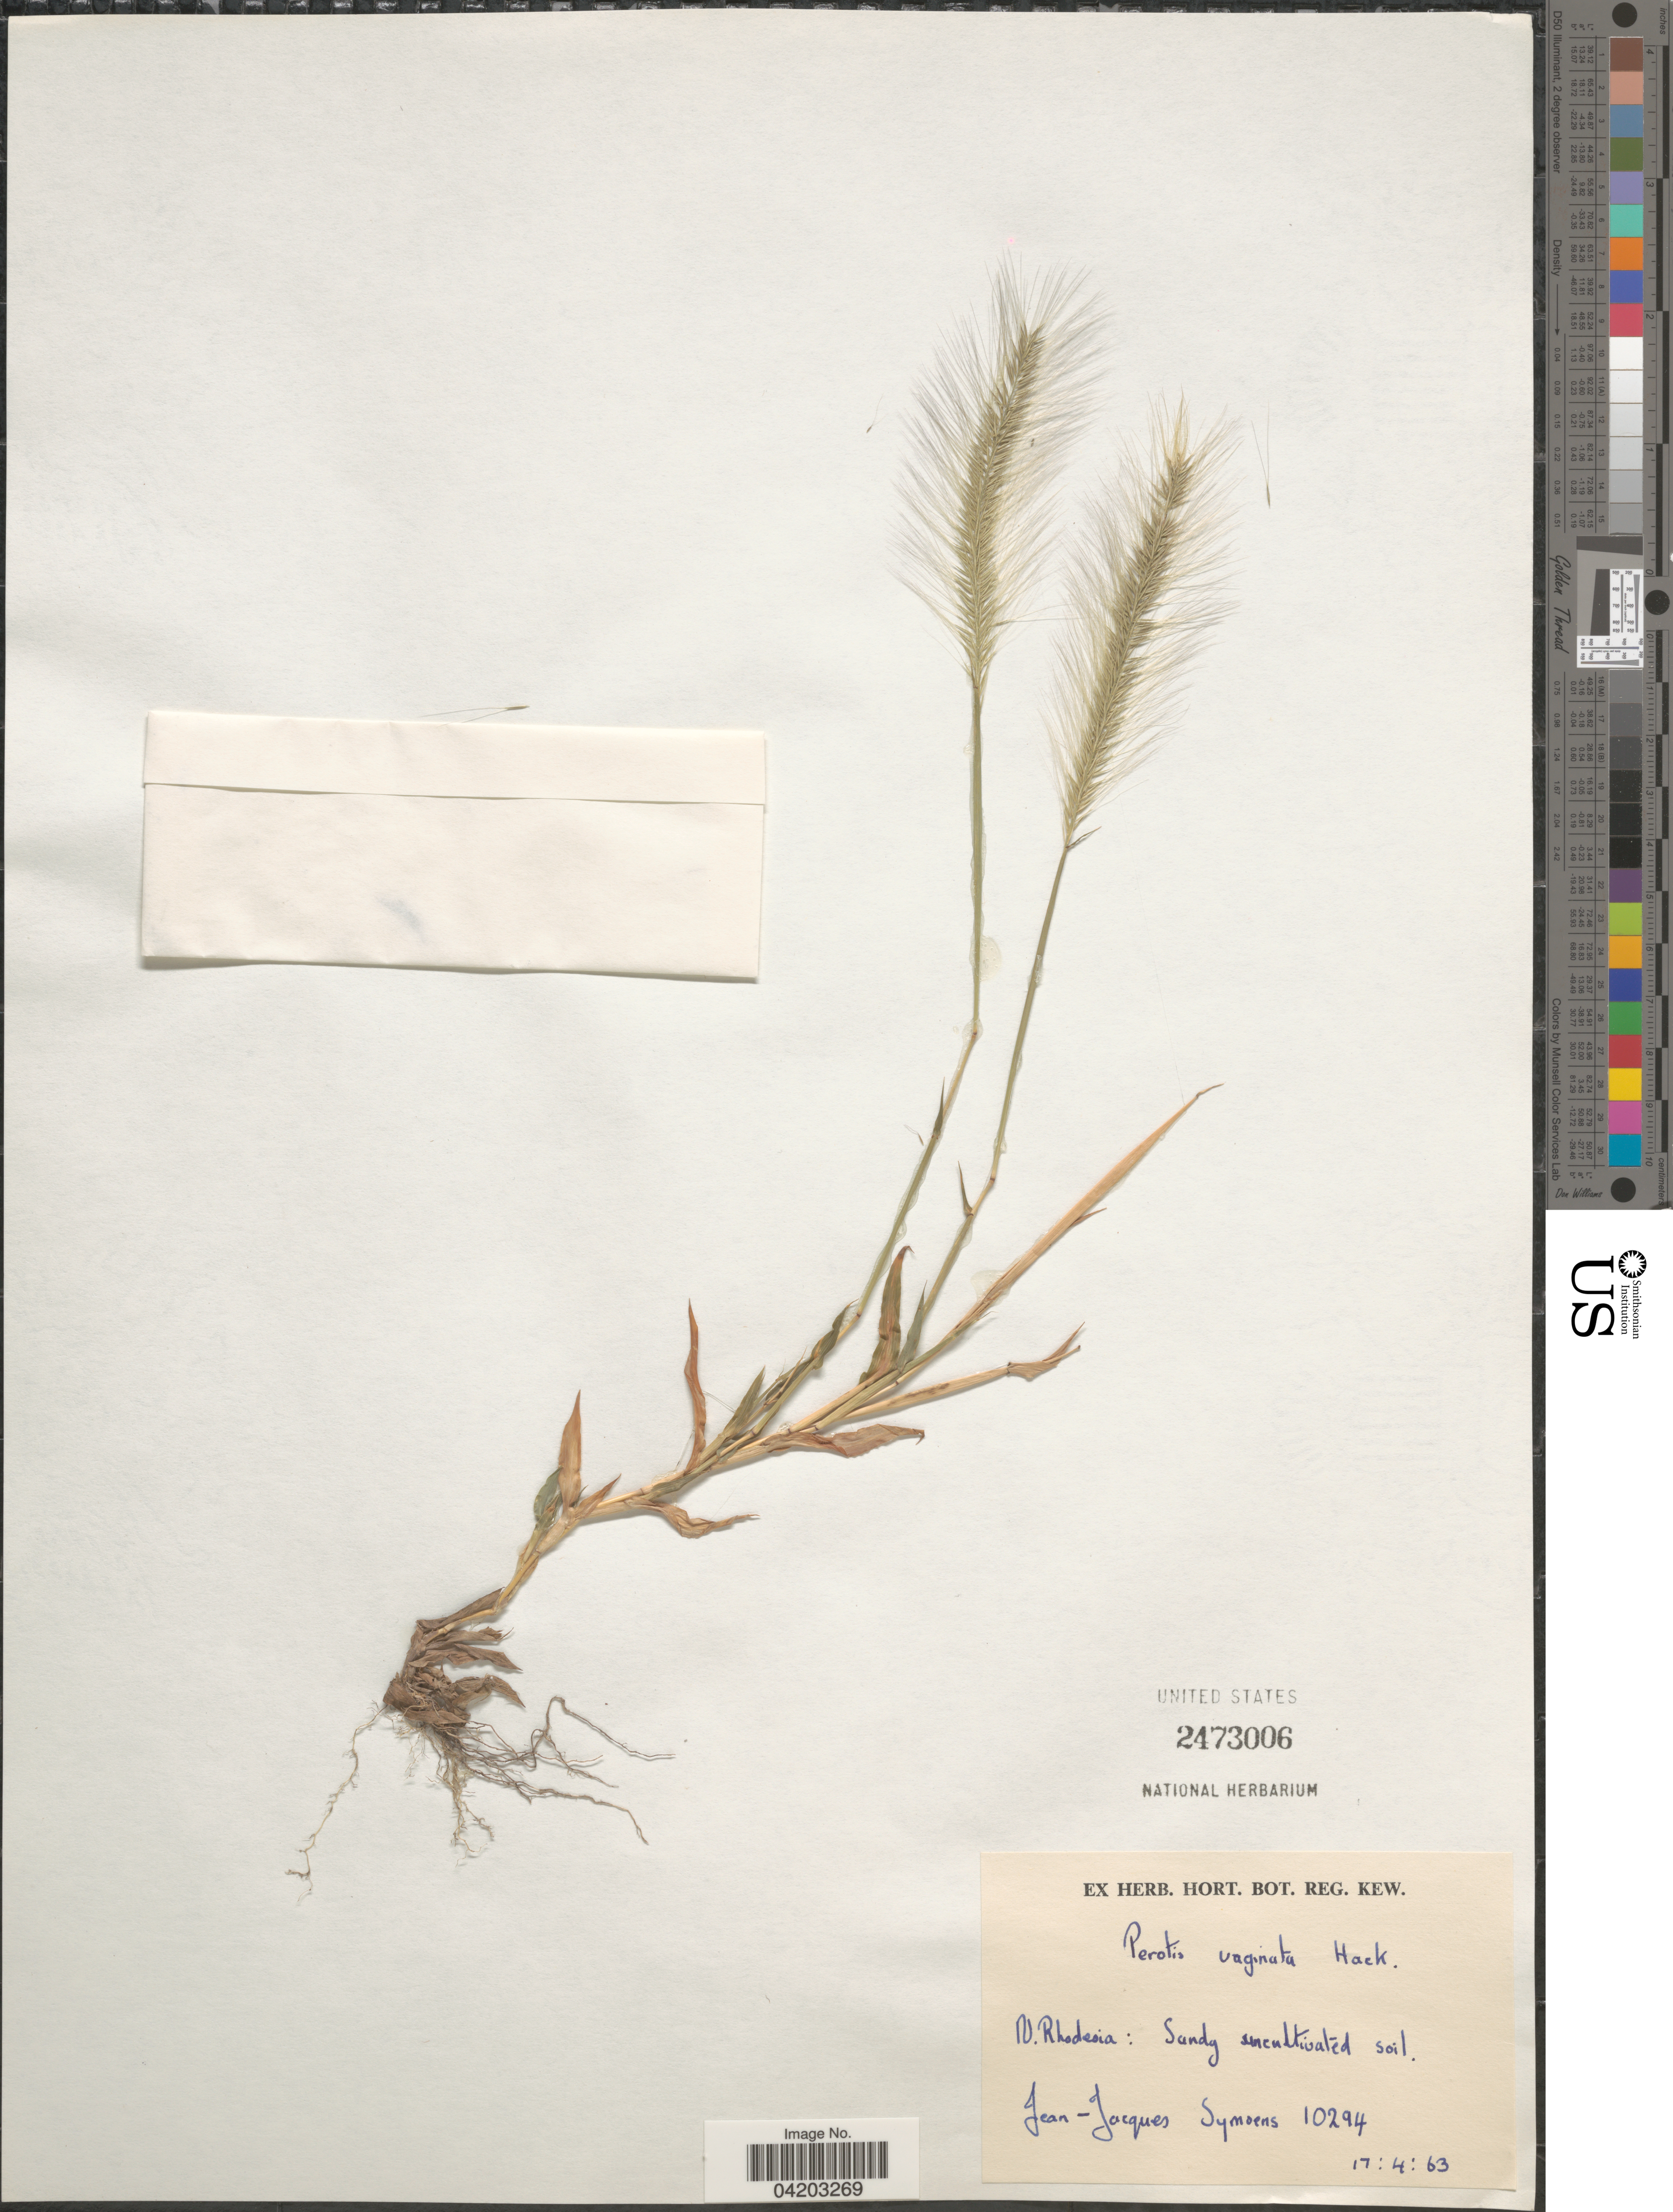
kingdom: Plantae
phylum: Tracheophyta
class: Liliopsida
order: Poales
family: Poaceae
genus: Perotis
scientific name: Perotis vaginata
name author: Hack.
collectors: J. Symoens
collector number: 10294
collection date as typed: Transcribed d/m/y: 17/4/63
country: Zambia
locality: N. Rhodesia.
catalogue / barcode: US 2473006